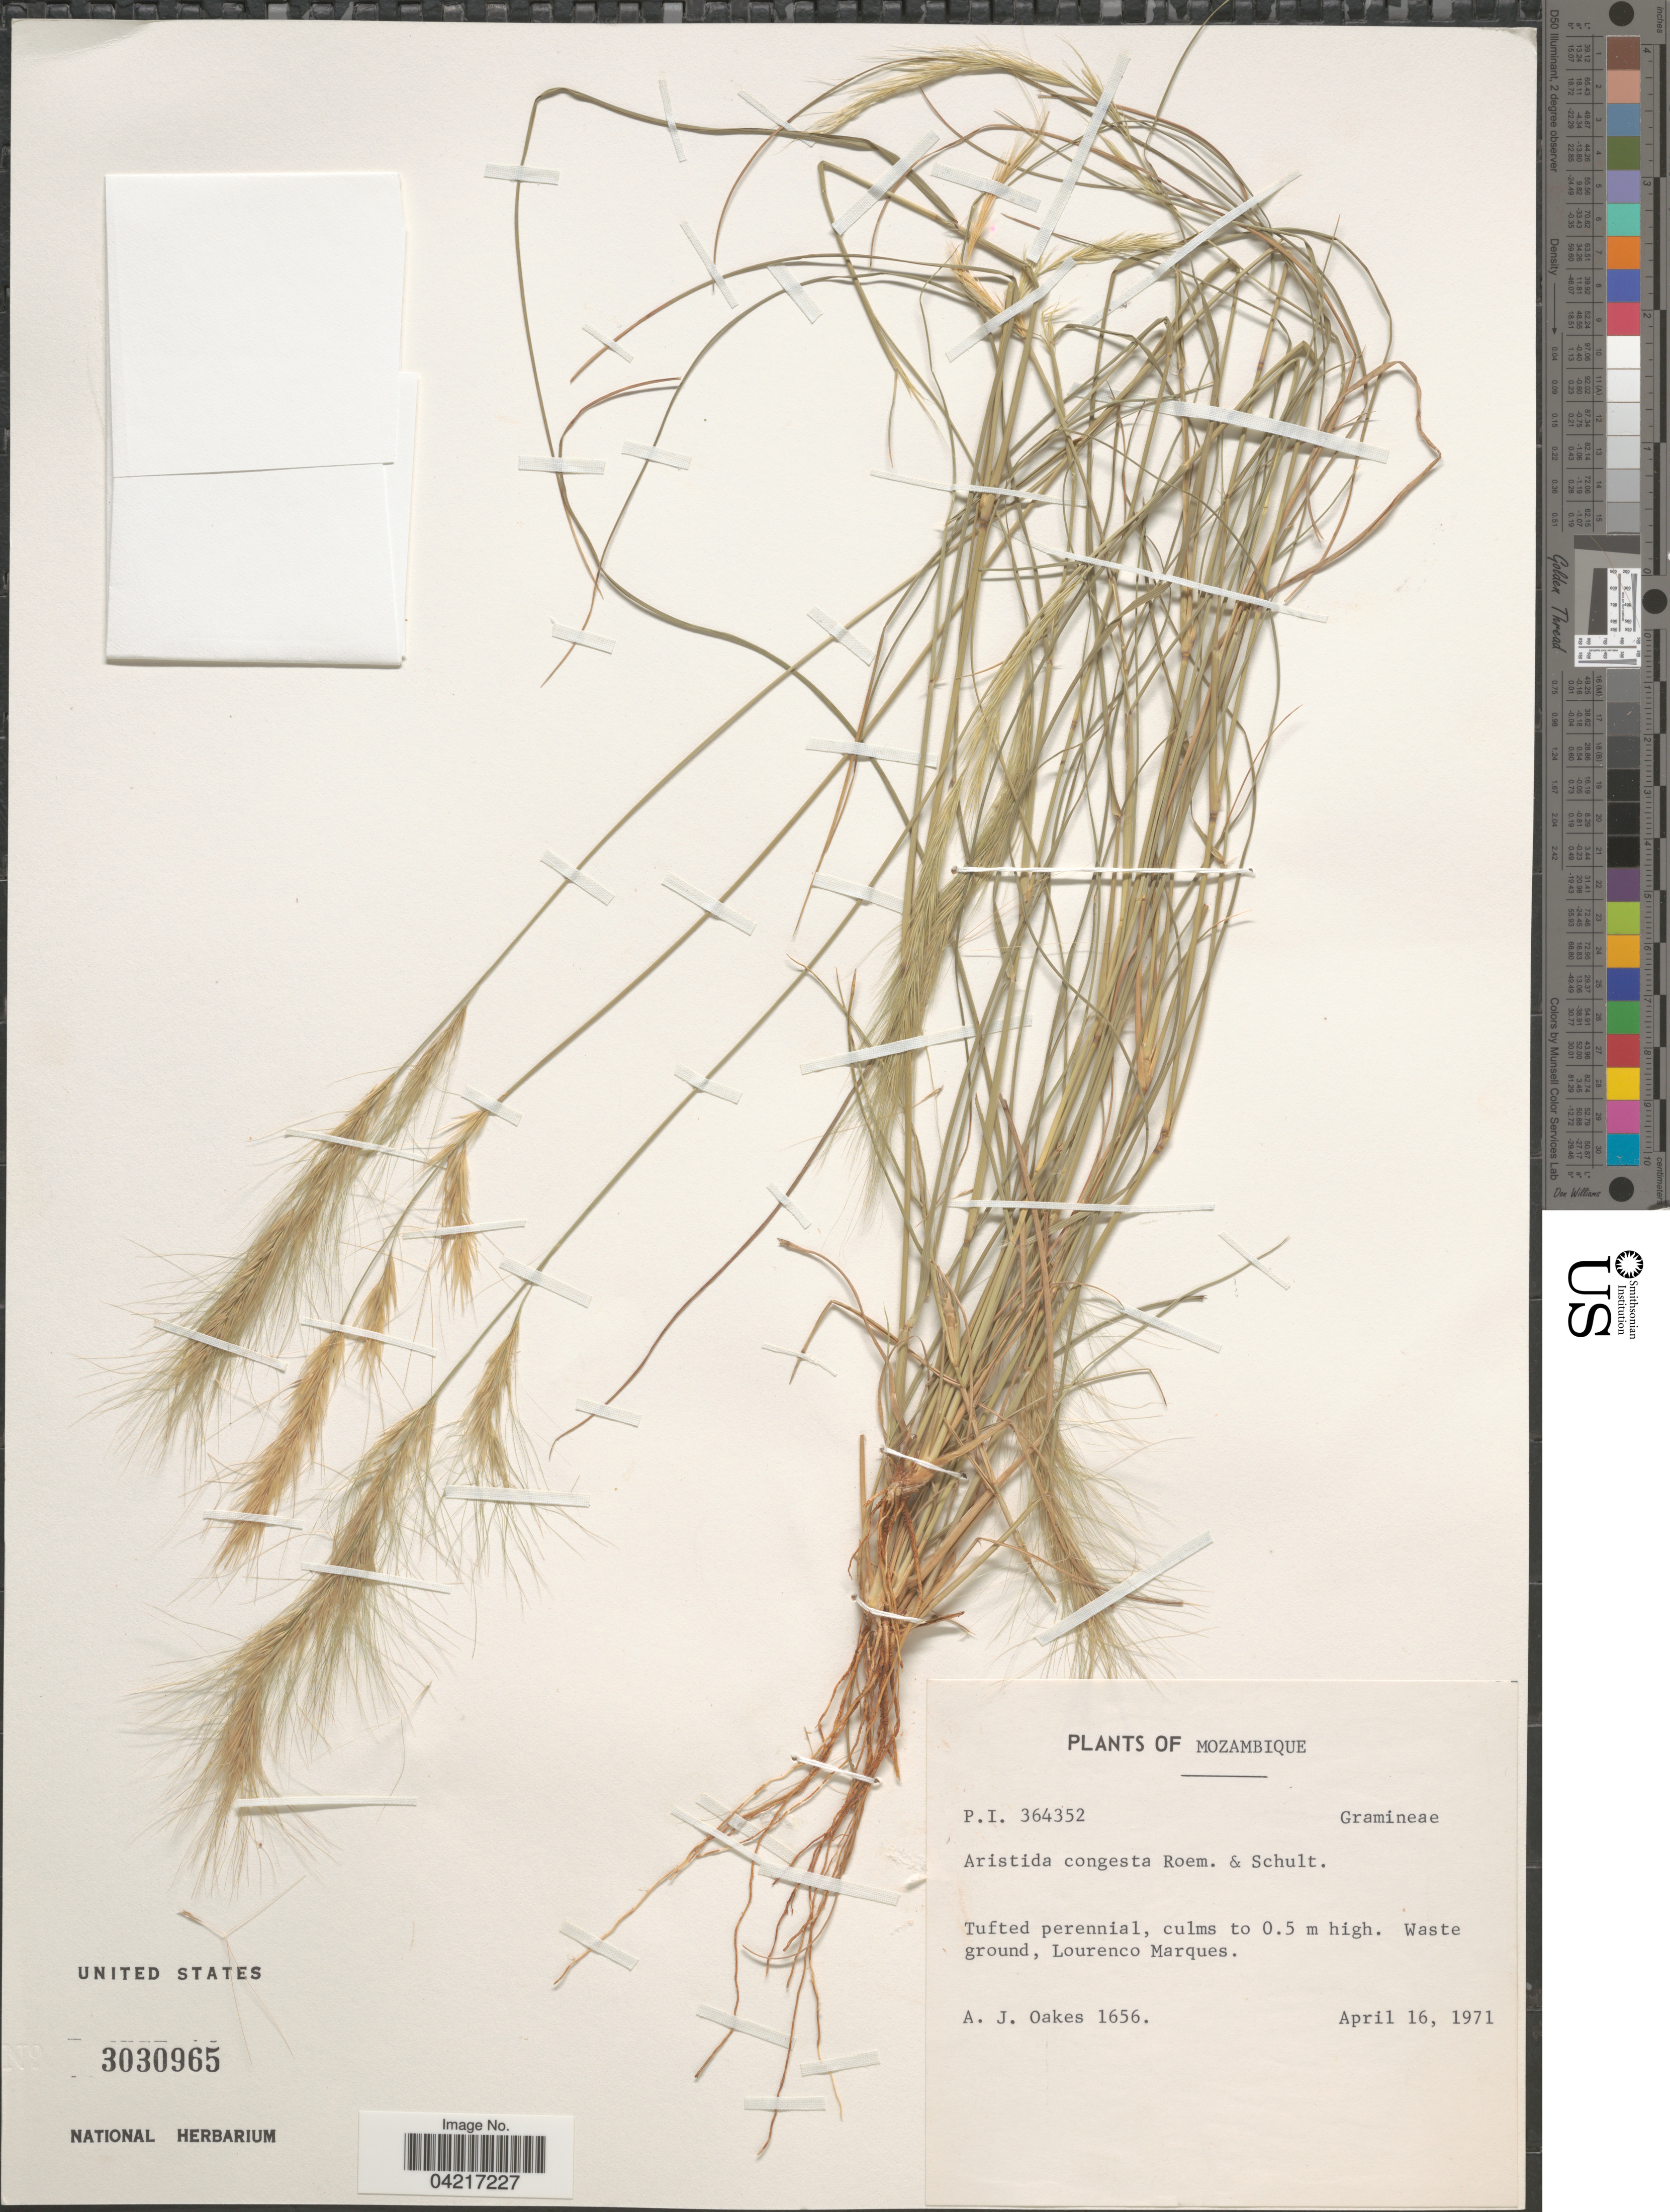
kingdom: Plantae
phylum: Tracheophyta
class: Liliopsida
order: Poales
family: Poaceae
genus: Aristida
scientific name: Aristida congesta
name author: Roem. & Schult.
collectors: A. Oakes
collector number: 1656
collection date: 1971-04-16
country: Mozambique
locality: Waste ground, Lourenco Marques.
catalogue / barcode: US 3030965